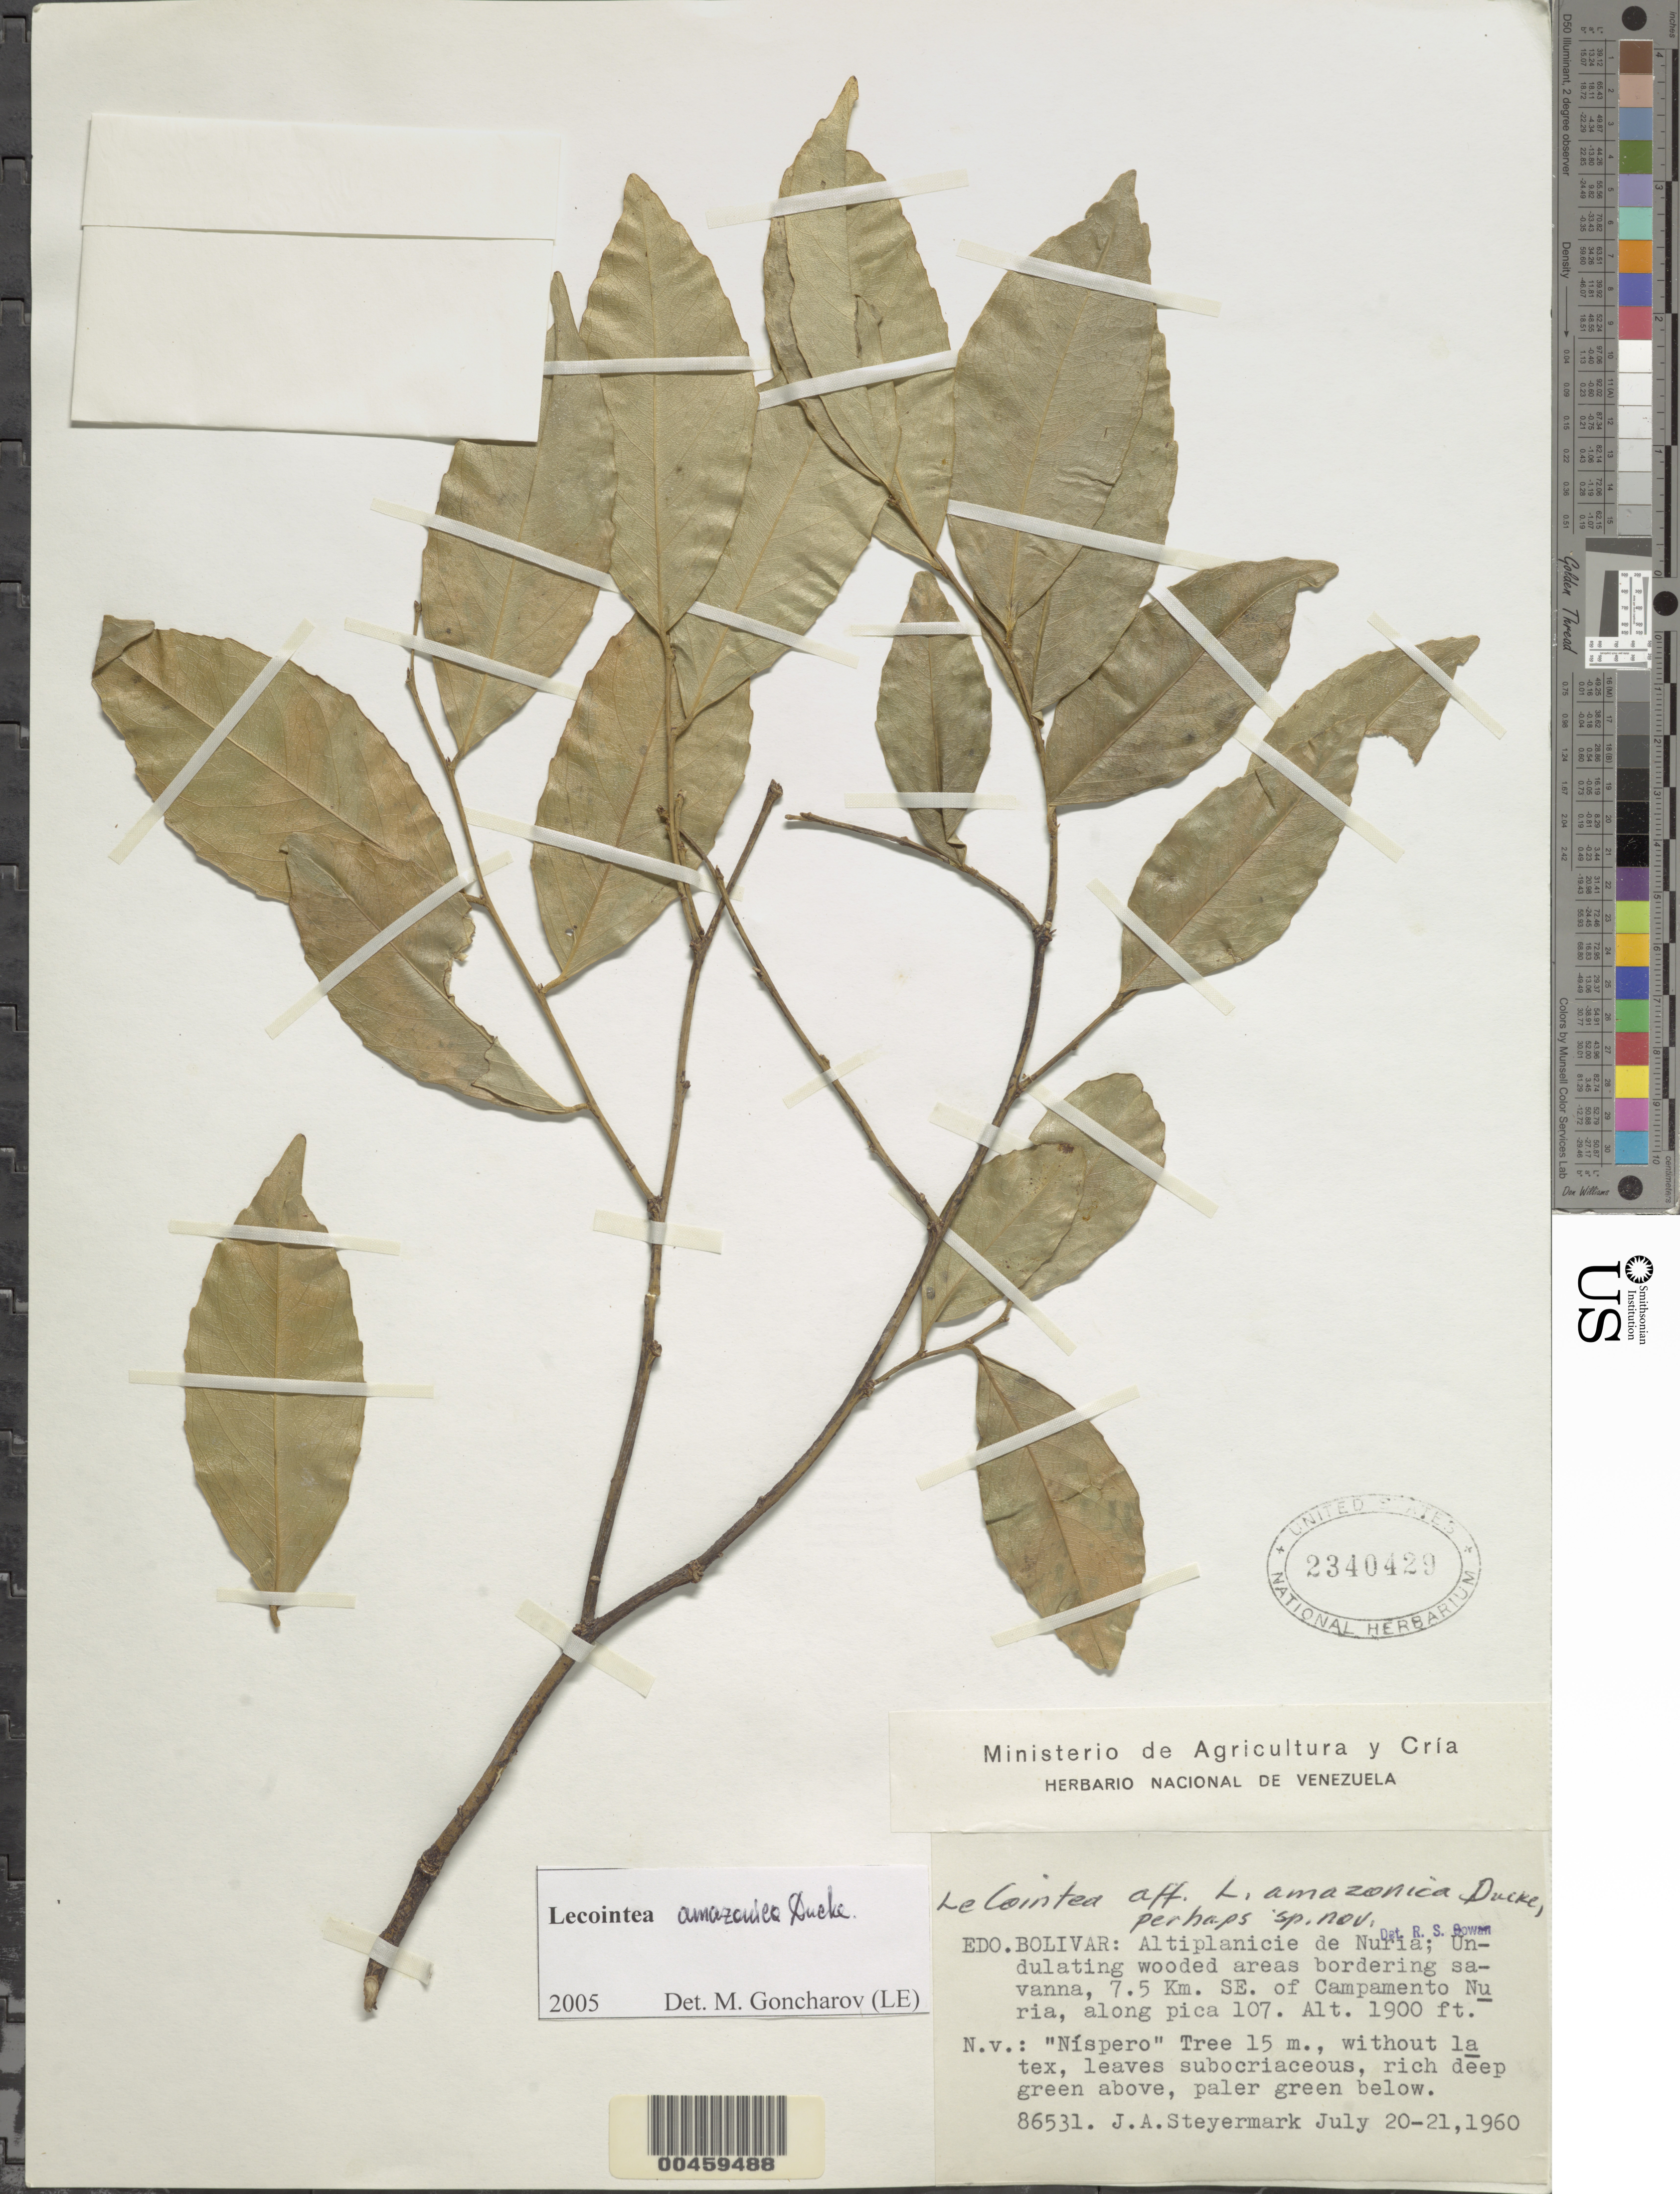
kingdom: Plantae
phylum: Tracheophyta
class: Magnoliopsida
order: Fabales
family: Fabaceae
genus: Lecointea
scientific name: Lecointea amazonica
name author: Ducke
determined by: Cowan, R. S.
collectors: J. Steyermark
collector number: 86531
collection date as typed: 20 Jul 1960 to 21 Jul 1960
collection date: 1960-07-20/1960-07-21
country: Venezuela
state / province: Bolivar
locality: Altiplanicie de nuria; 7.5 km se of campamento nuria along pica 107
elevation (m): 579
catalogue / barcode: US 2340429